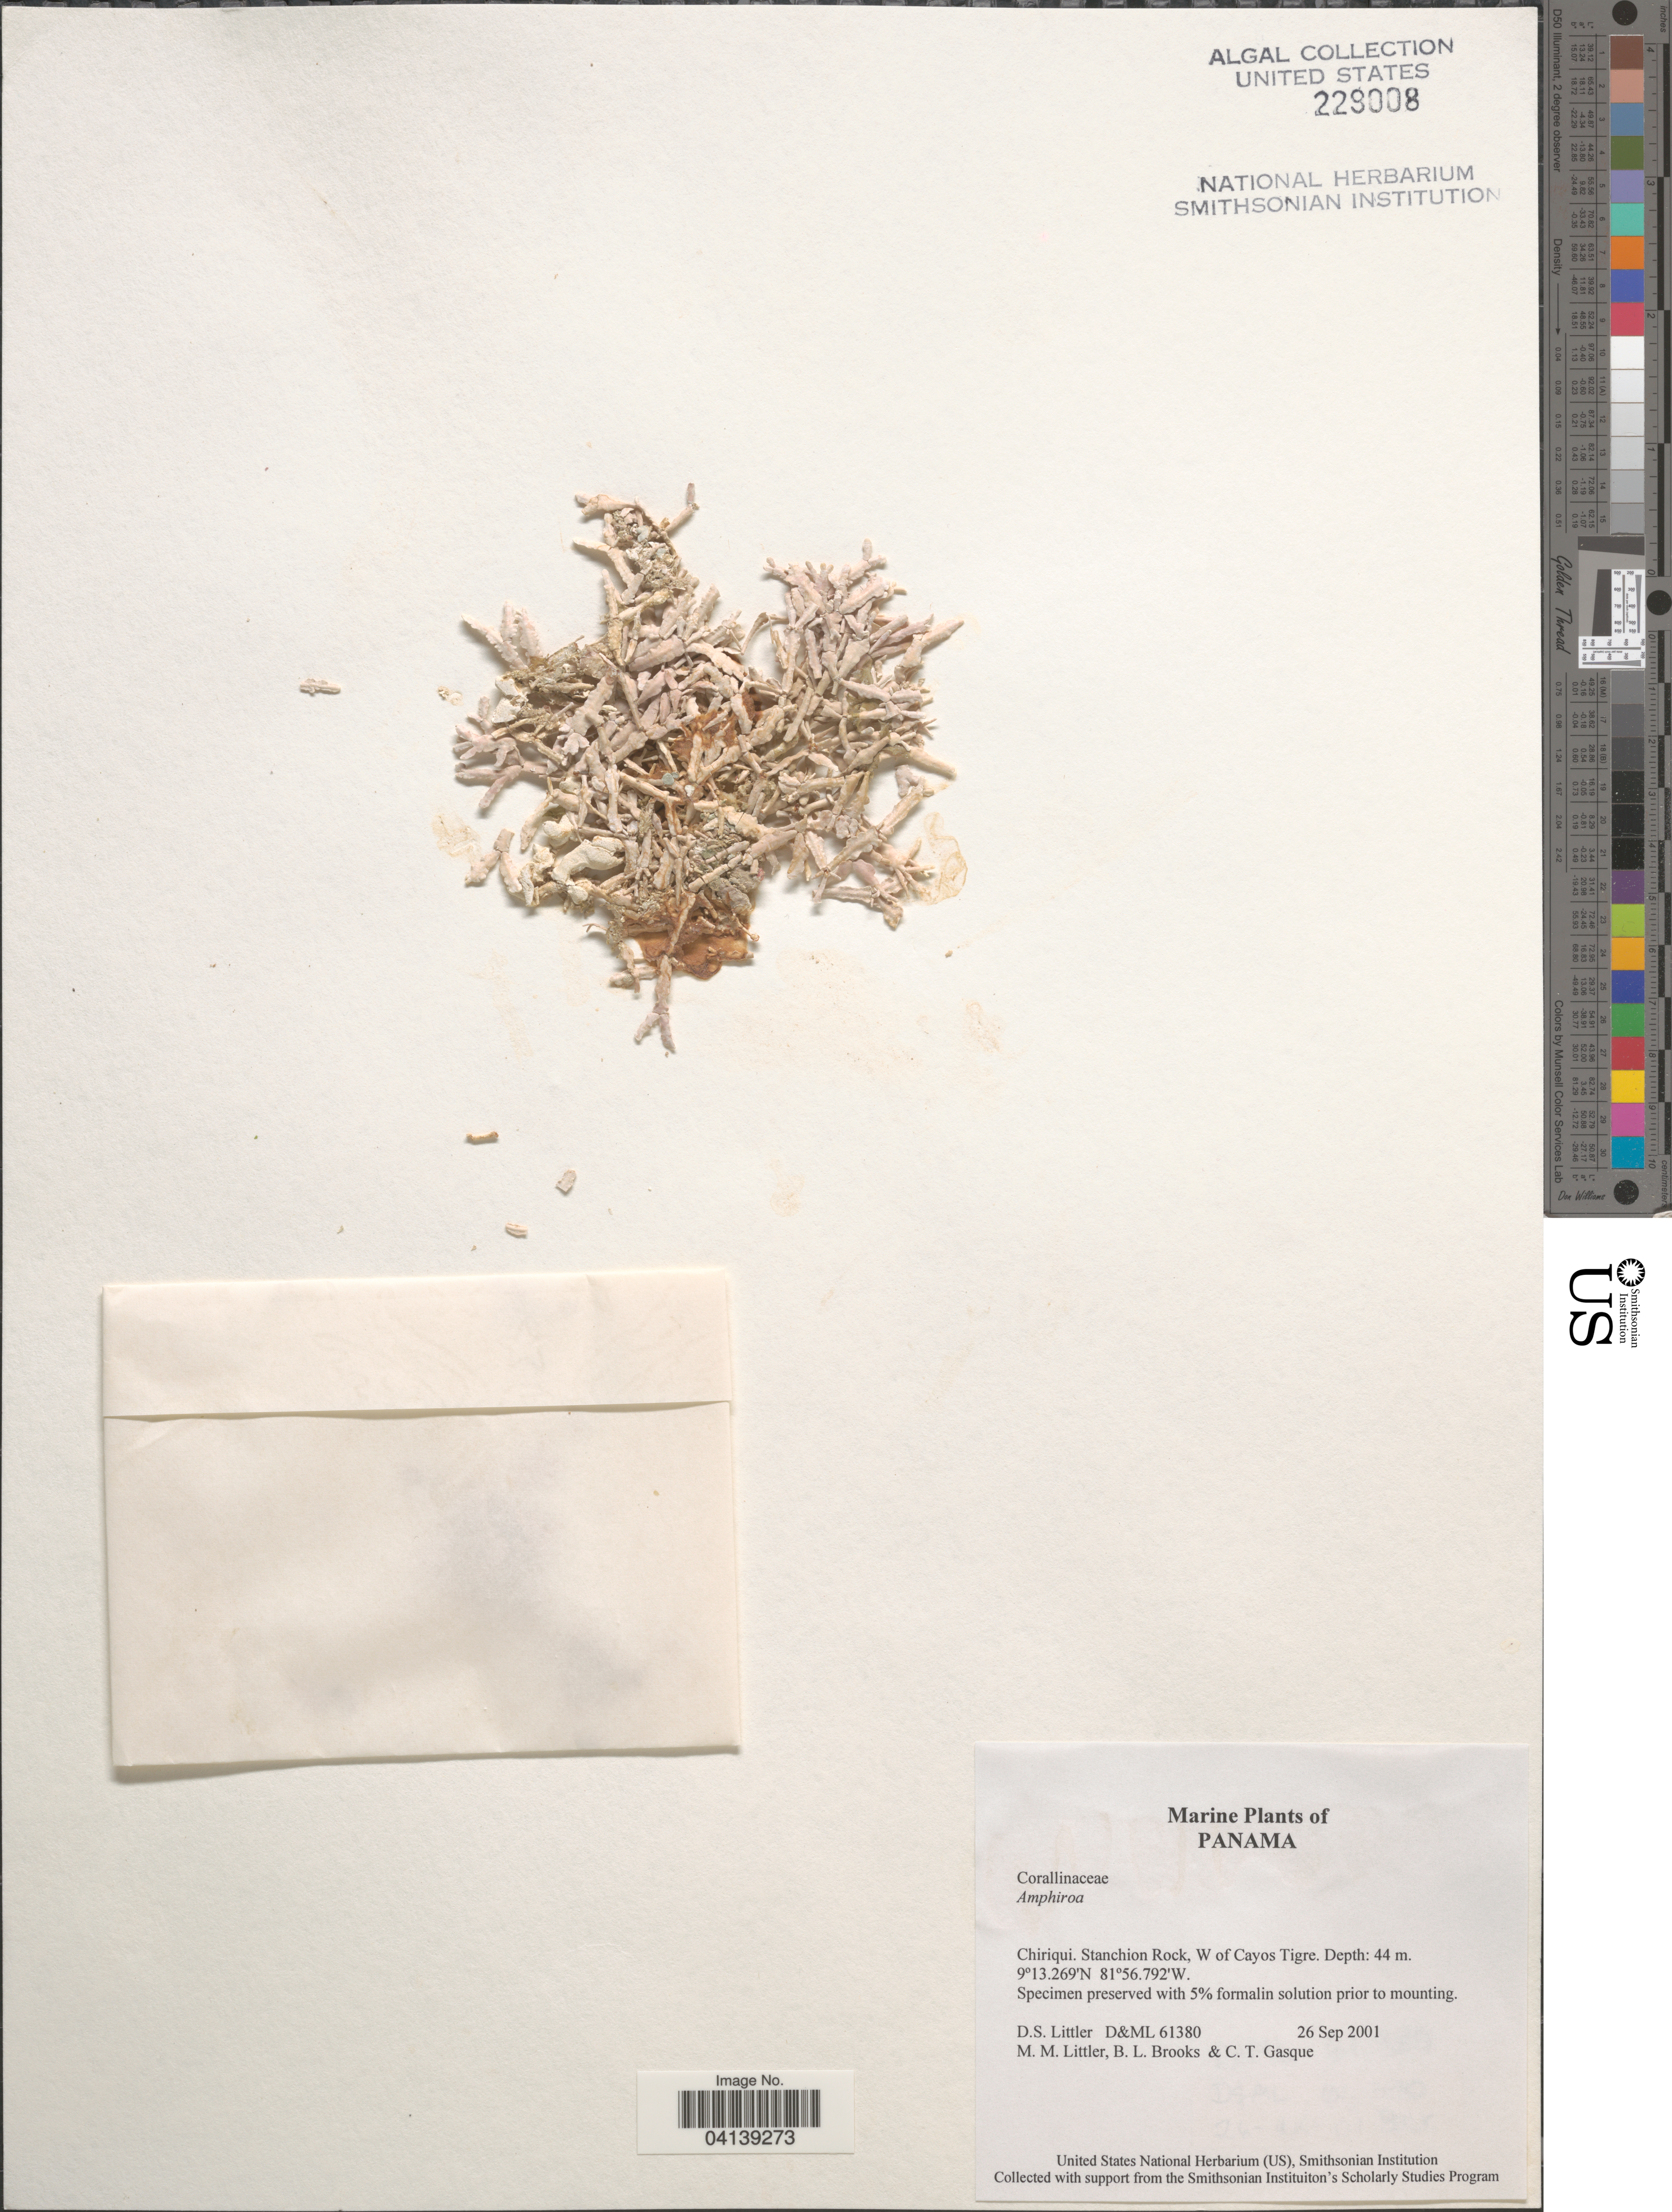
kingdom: Plantae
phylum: Rhodophyta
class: Florideophyceae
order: Corallinales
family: Lithophyllaceae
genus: Amphiroa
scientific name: Amphiroa sp.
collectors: D. S. Littler, B. Brooks & C. Gasque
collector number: D&ML61380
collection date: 2001-09-26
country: Panama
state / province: Chiriqui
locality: Stanchion Rock, W of Cayos Tigre.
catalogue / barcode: US 229008